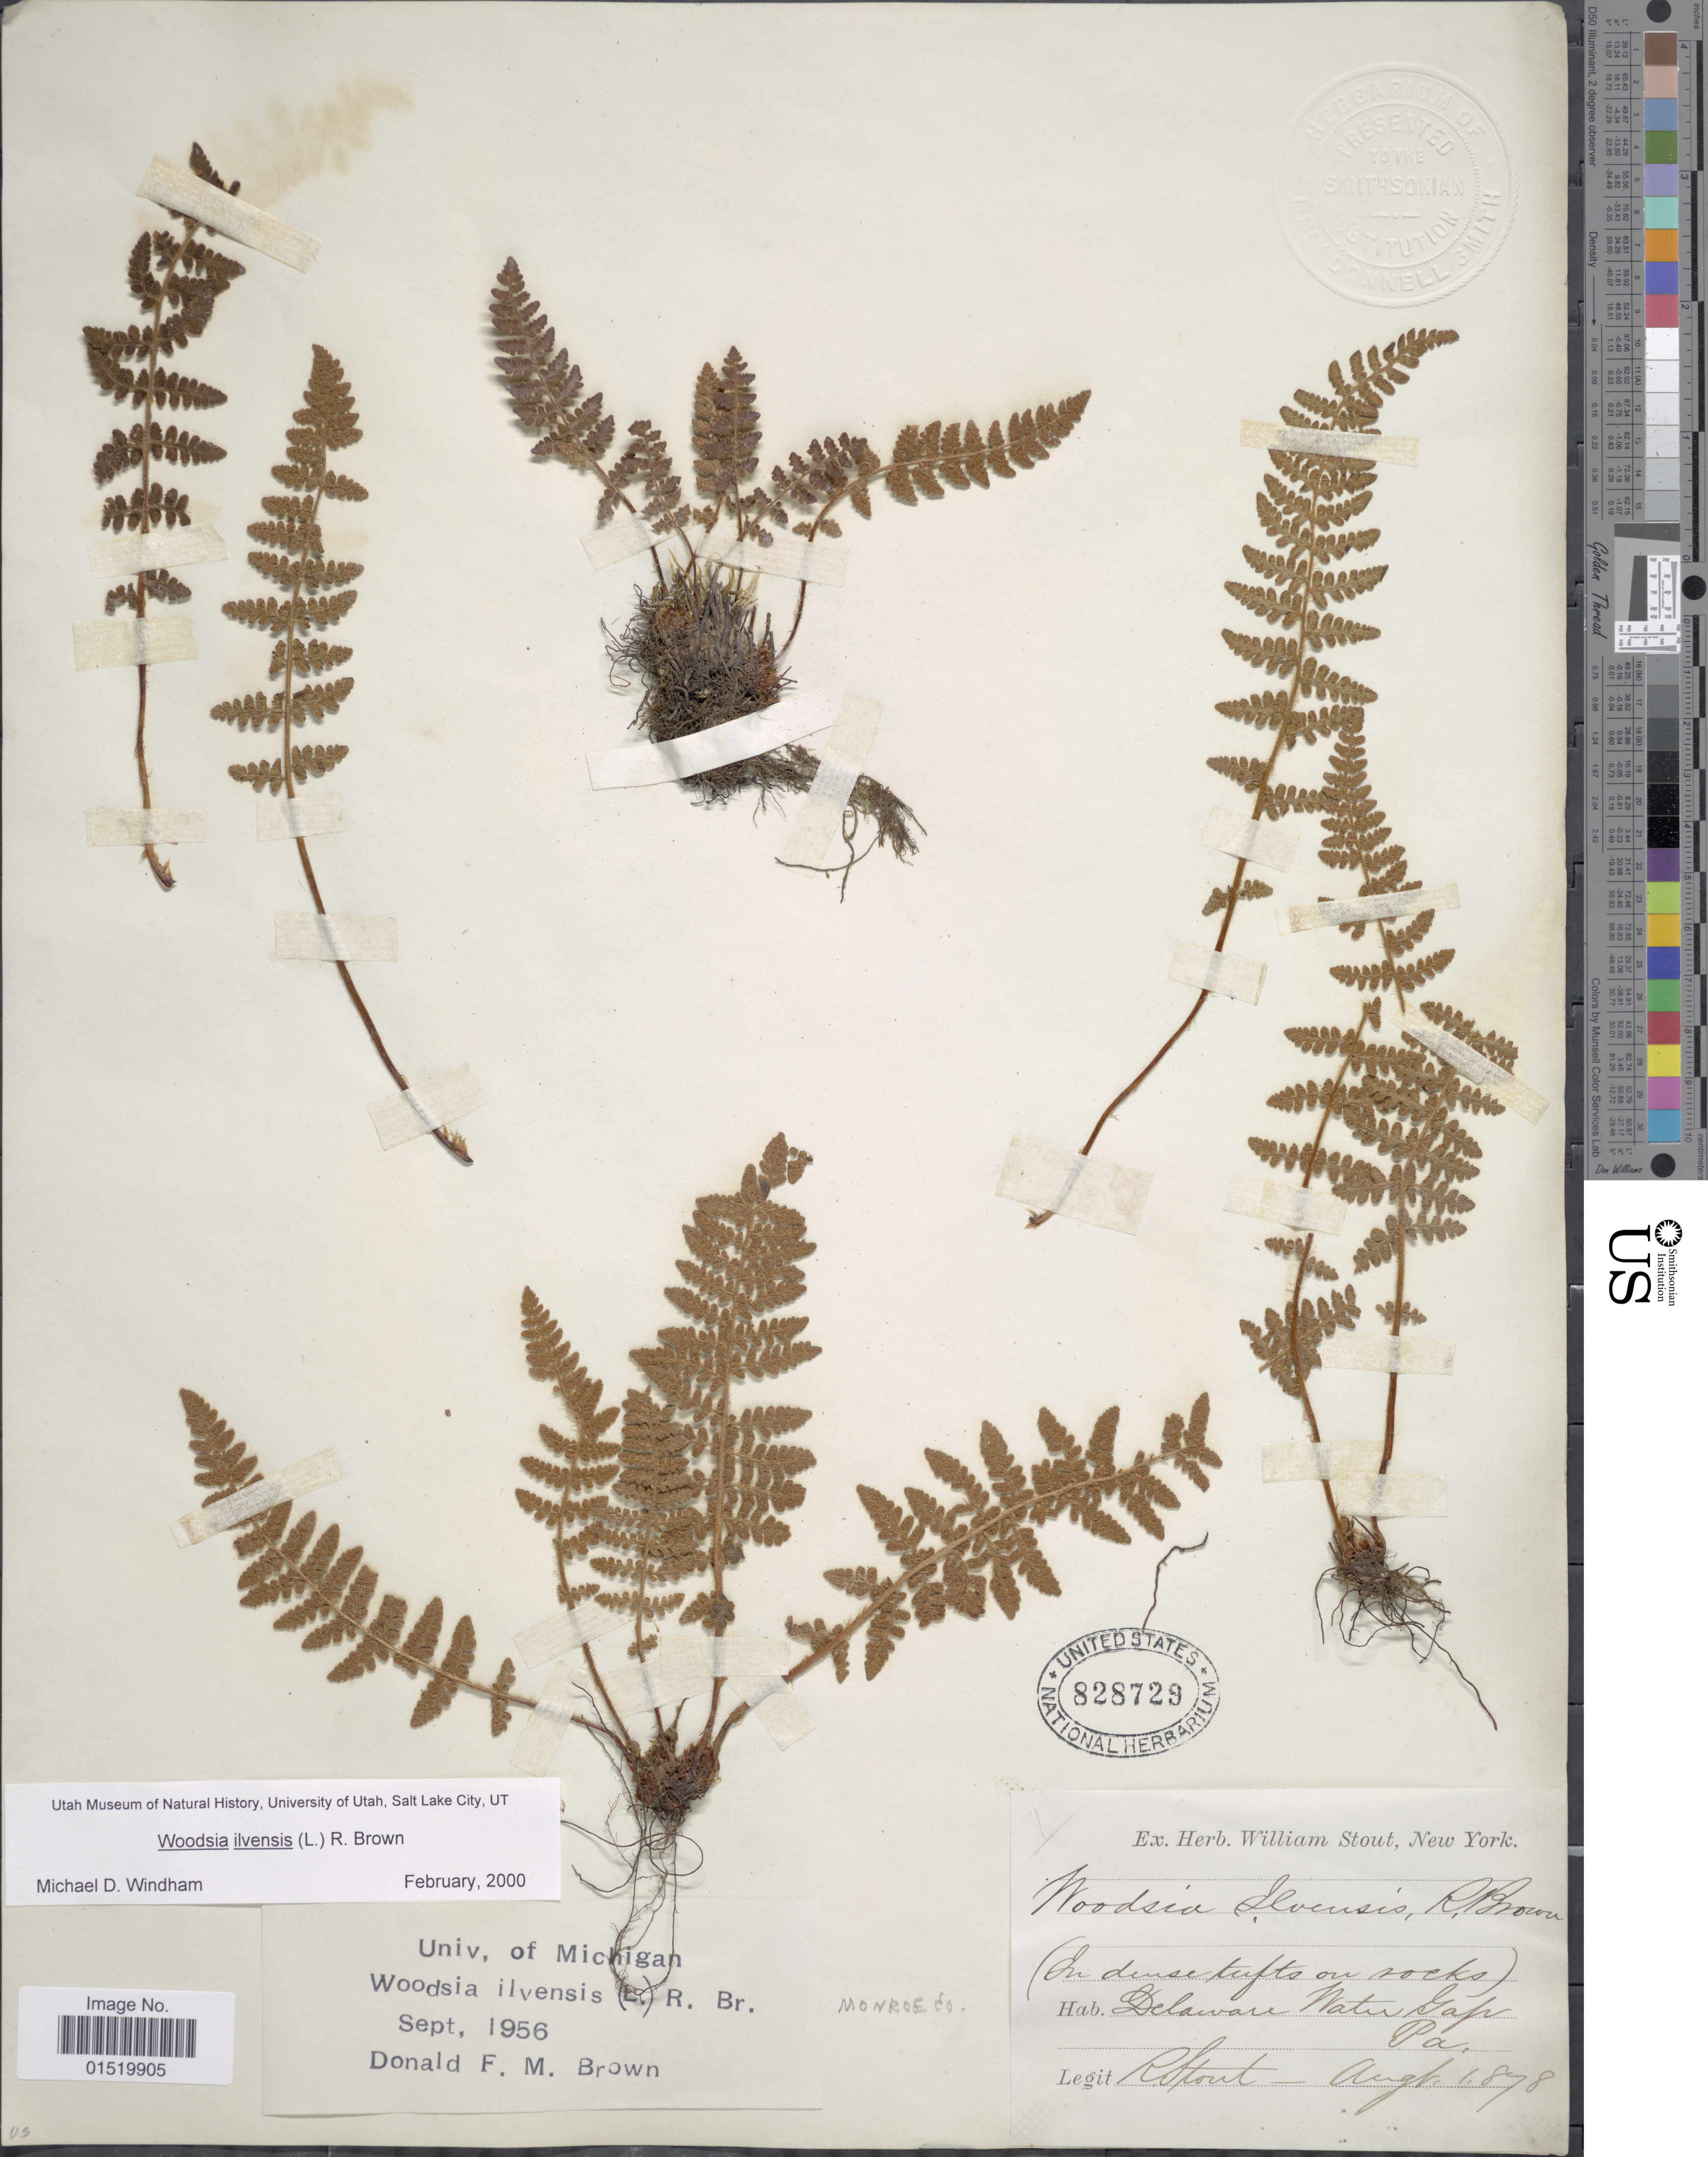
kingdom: Plantae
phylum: Tracheophyta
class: Polypodiopsida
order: Polypodiales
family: Woodsiaceae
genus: Woodsia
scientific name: Woodsia ilvensis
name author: (L.) R. Br.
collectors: R. Stout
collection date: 1878-08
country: United States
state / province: Pennsylvania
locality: (In dense tufts on rocks) Delaware Matu Gap, Pa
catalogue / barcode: US 828729